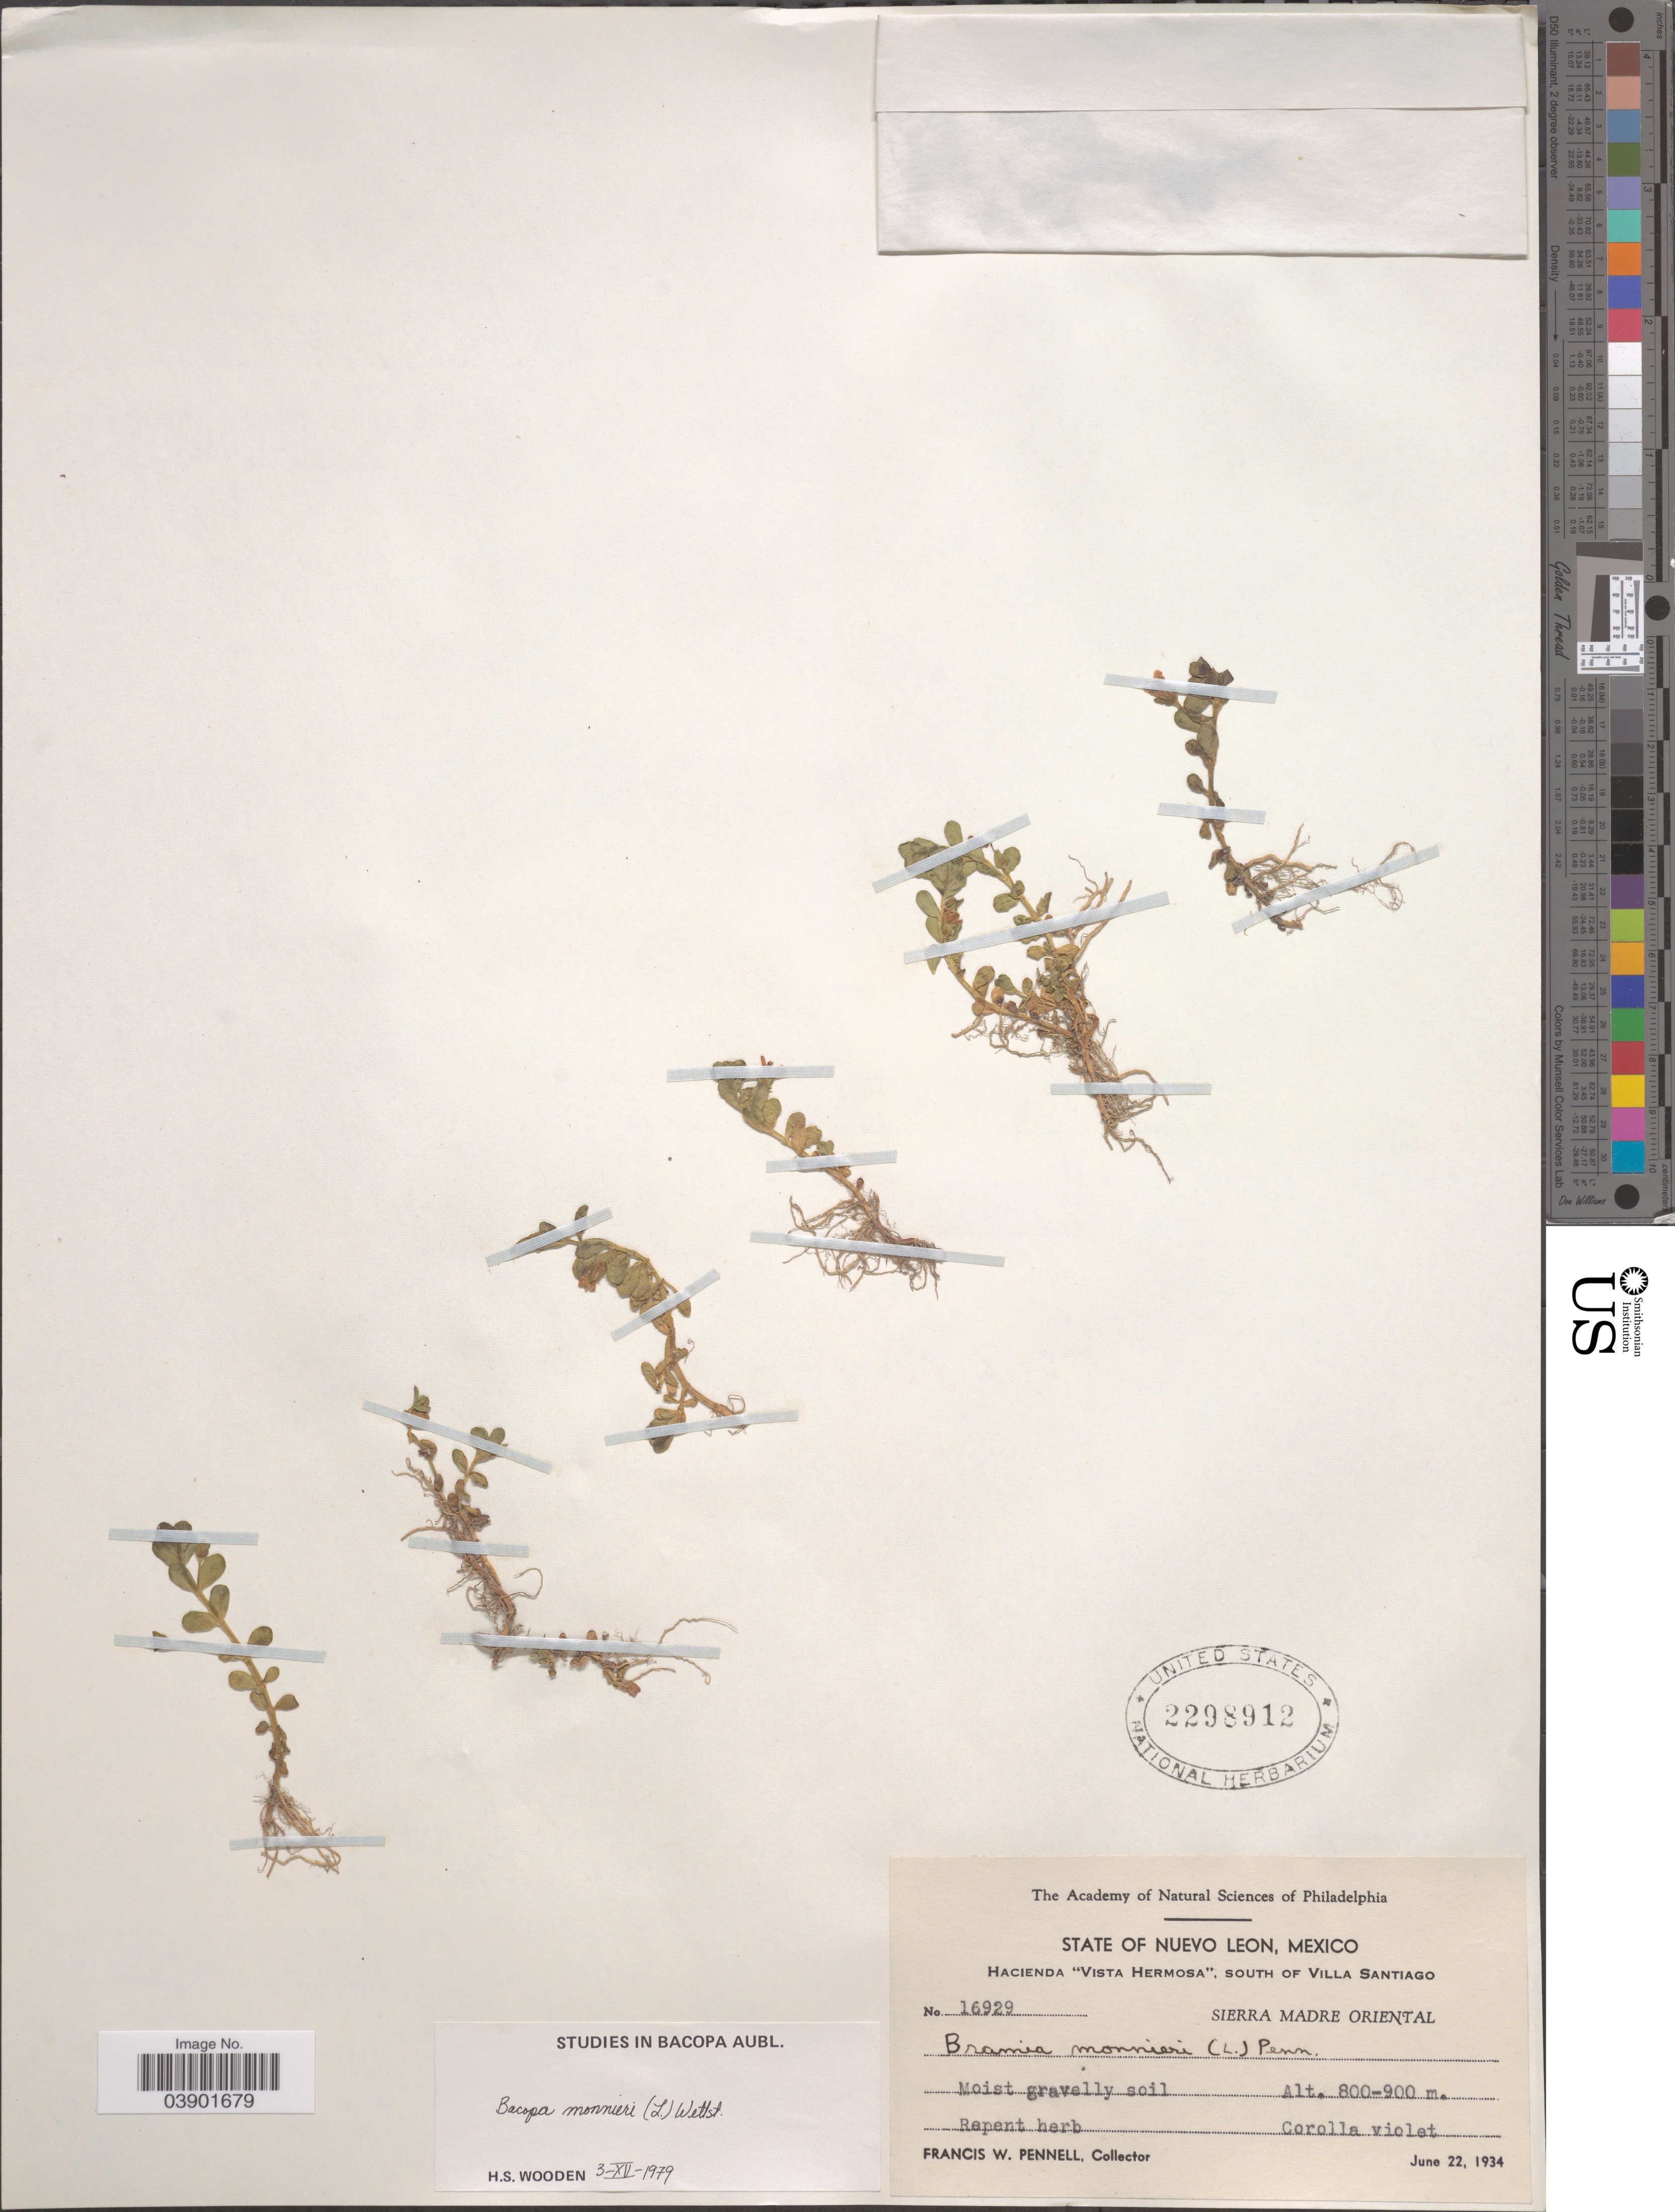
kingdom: Plantae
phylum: Tracheophyta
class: Magnoliopsida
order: Lamiales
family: Plantaginaceae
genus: Bacopa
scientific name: Bacopa monnieri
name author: (L.) Pennell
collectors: F. W. Pennell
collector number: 16929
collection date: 1934-06-22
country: Mexico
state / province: Nuevo León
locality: Hacienda "Vista Hermosa", south of Villa Santiago. Sierra Madre Oriental.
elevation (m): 800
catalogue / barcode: US 2298912